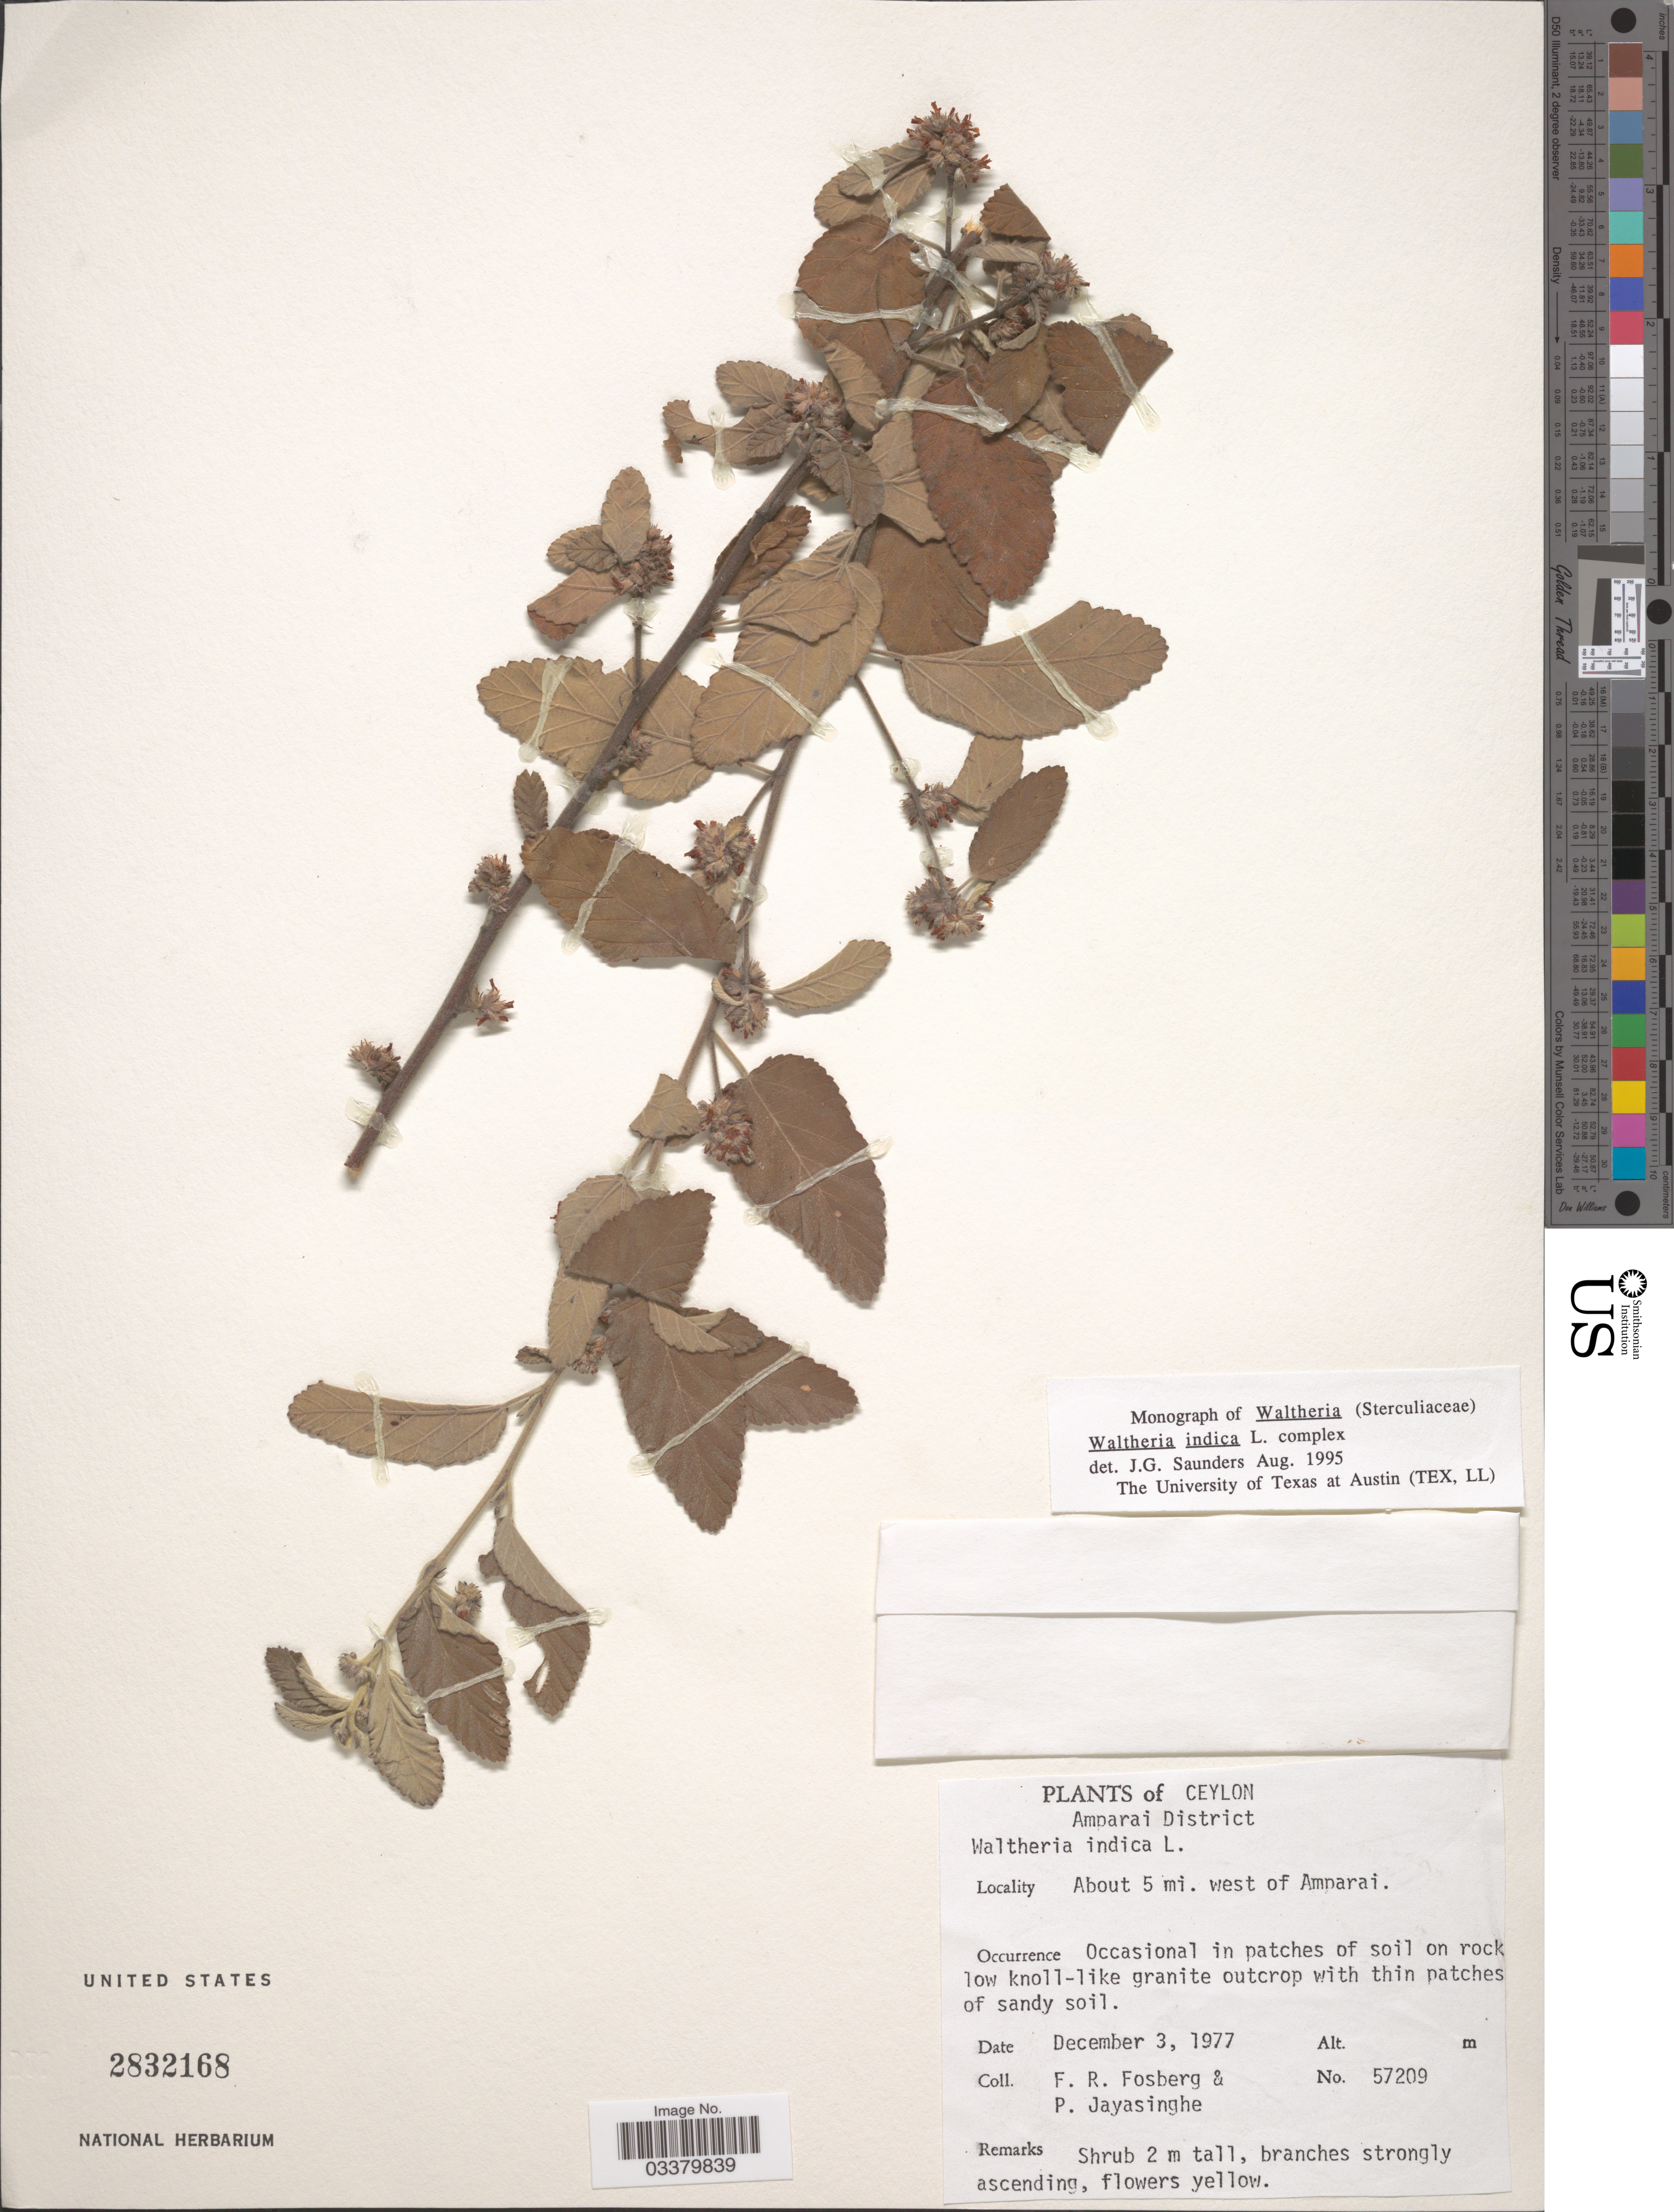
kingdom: Plantae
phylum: Tracheophyta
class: Magnoliopsida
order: Malvales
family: Malvaceae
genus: Waltheria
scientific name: Waltheria indica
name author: L.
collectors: F. R. Fosberg & P. Jayasinghe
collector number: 57209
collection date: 1977-12-03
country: Sri Lanka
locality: Ceylon, Amparai District, About 5 mi. west of Amparai.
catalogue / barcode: US 2832168